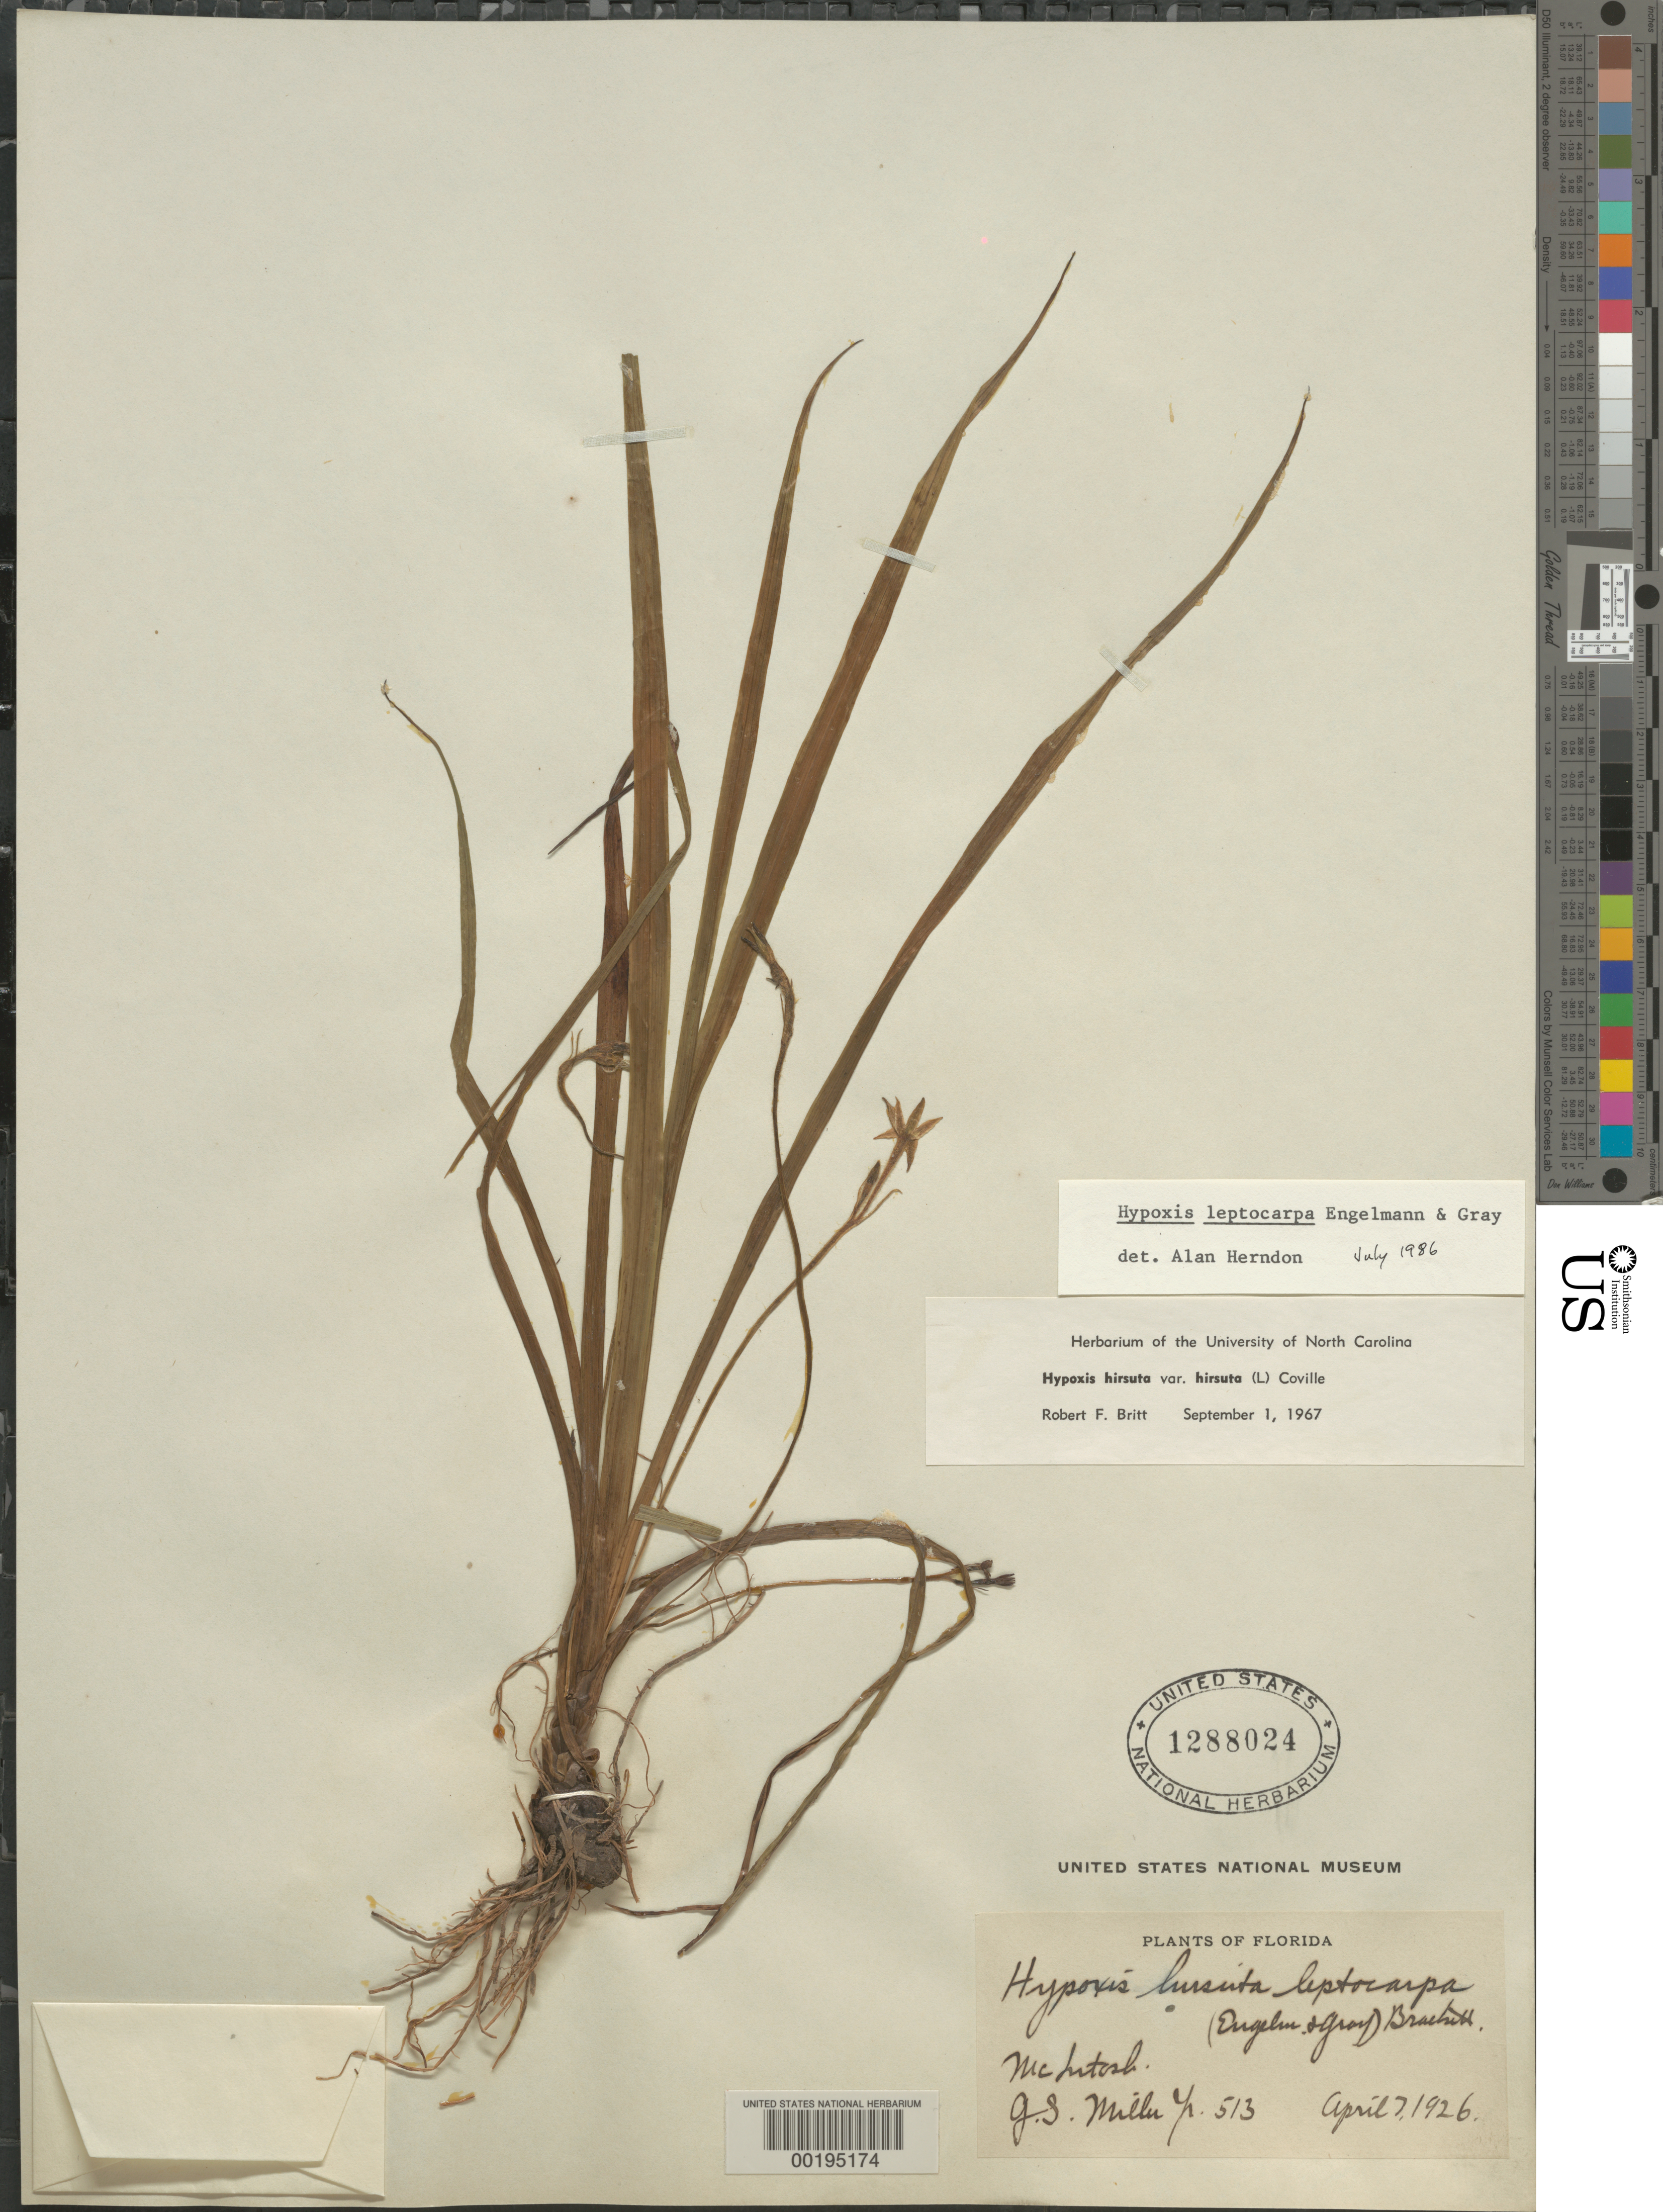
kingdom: Plantae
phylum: Tracheophyta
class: Liliopsida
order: Asparagales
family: Hypoxidaceae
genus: Hypoxis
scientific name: Hypoxis leptocarpa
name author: (Engelm. & A. Gray) Small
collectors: G. S. Miller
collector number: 513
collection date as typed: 07 Apr 1926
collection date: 1926-04-07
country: United States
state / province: Florida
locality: Mcintosh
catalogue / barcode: US 1288024